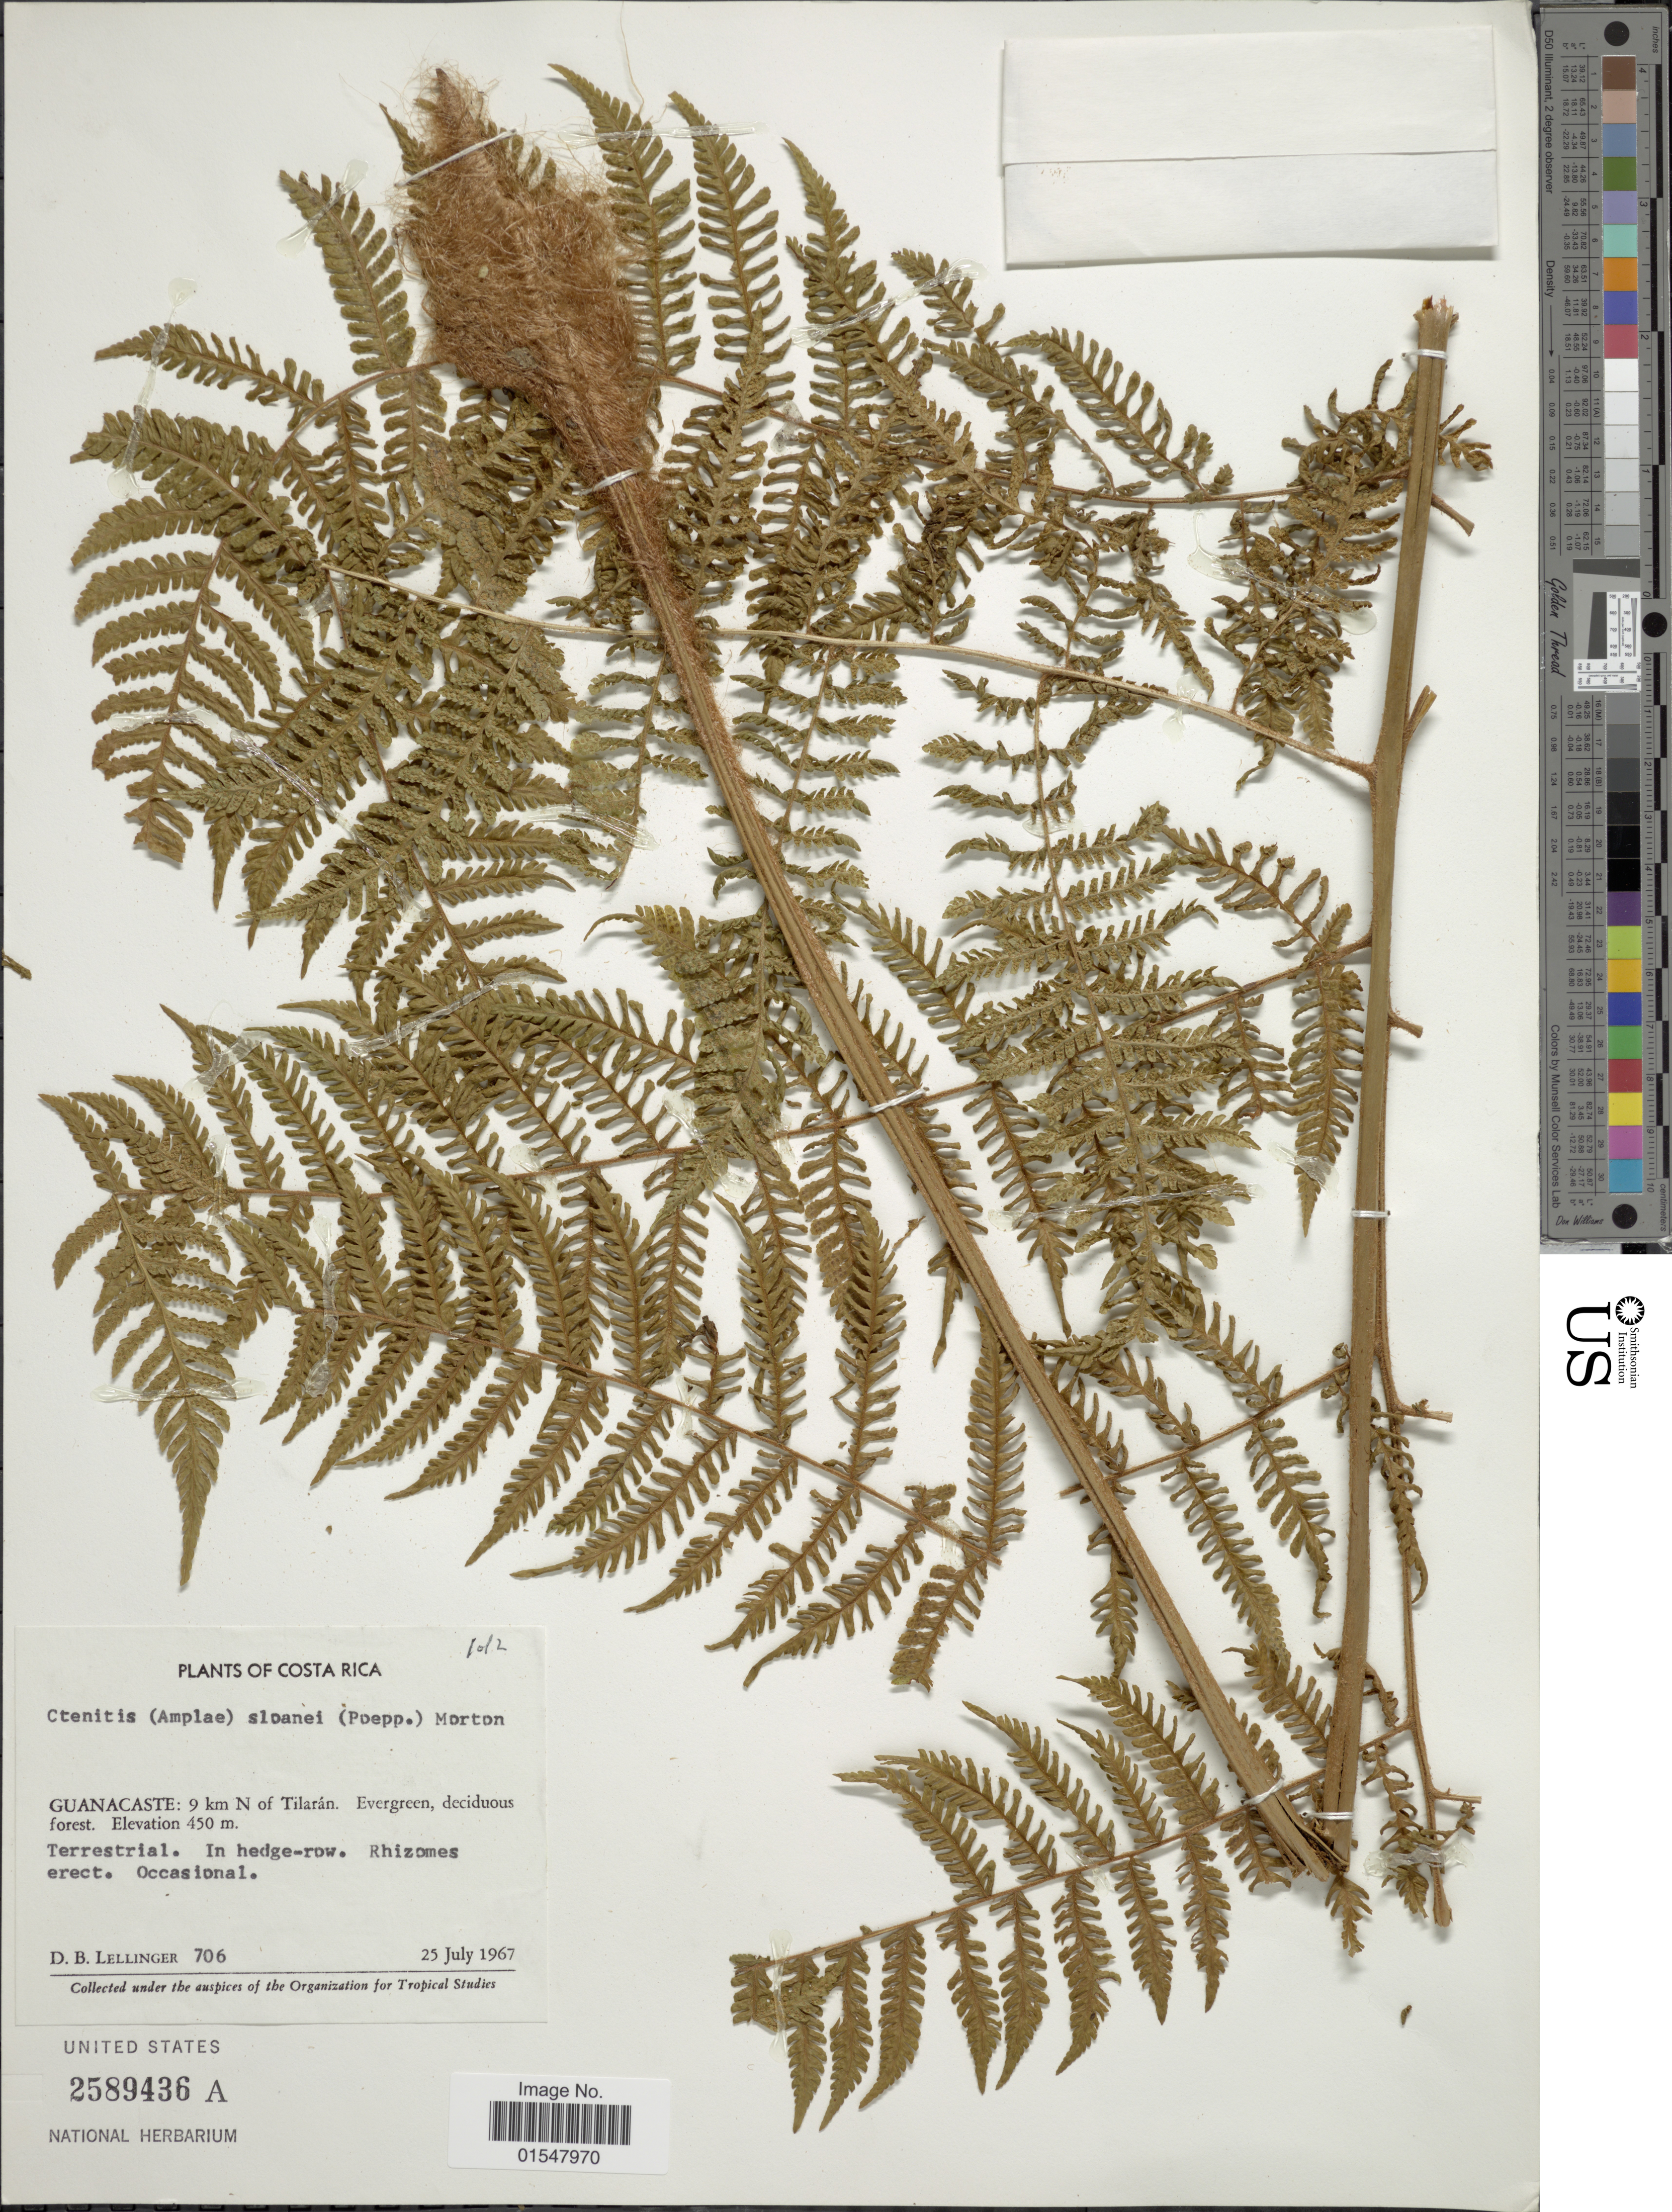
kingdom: Plantae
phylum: Tracheophyta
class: Polypodiopsida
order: Polypodiales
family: Dryopteridaceae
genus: Ctenitis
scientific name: Ctenitis sloanei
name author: (Poepp. ex Spreng.) C.V. Morton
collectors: D. B. Lellinger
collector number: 706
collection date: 1967-07-25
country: Costa Rica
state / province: Guanacaste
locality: Costa Rica, Guanacaste: 9 km N of Tilarán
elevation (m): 450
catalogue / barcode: US 2589436A